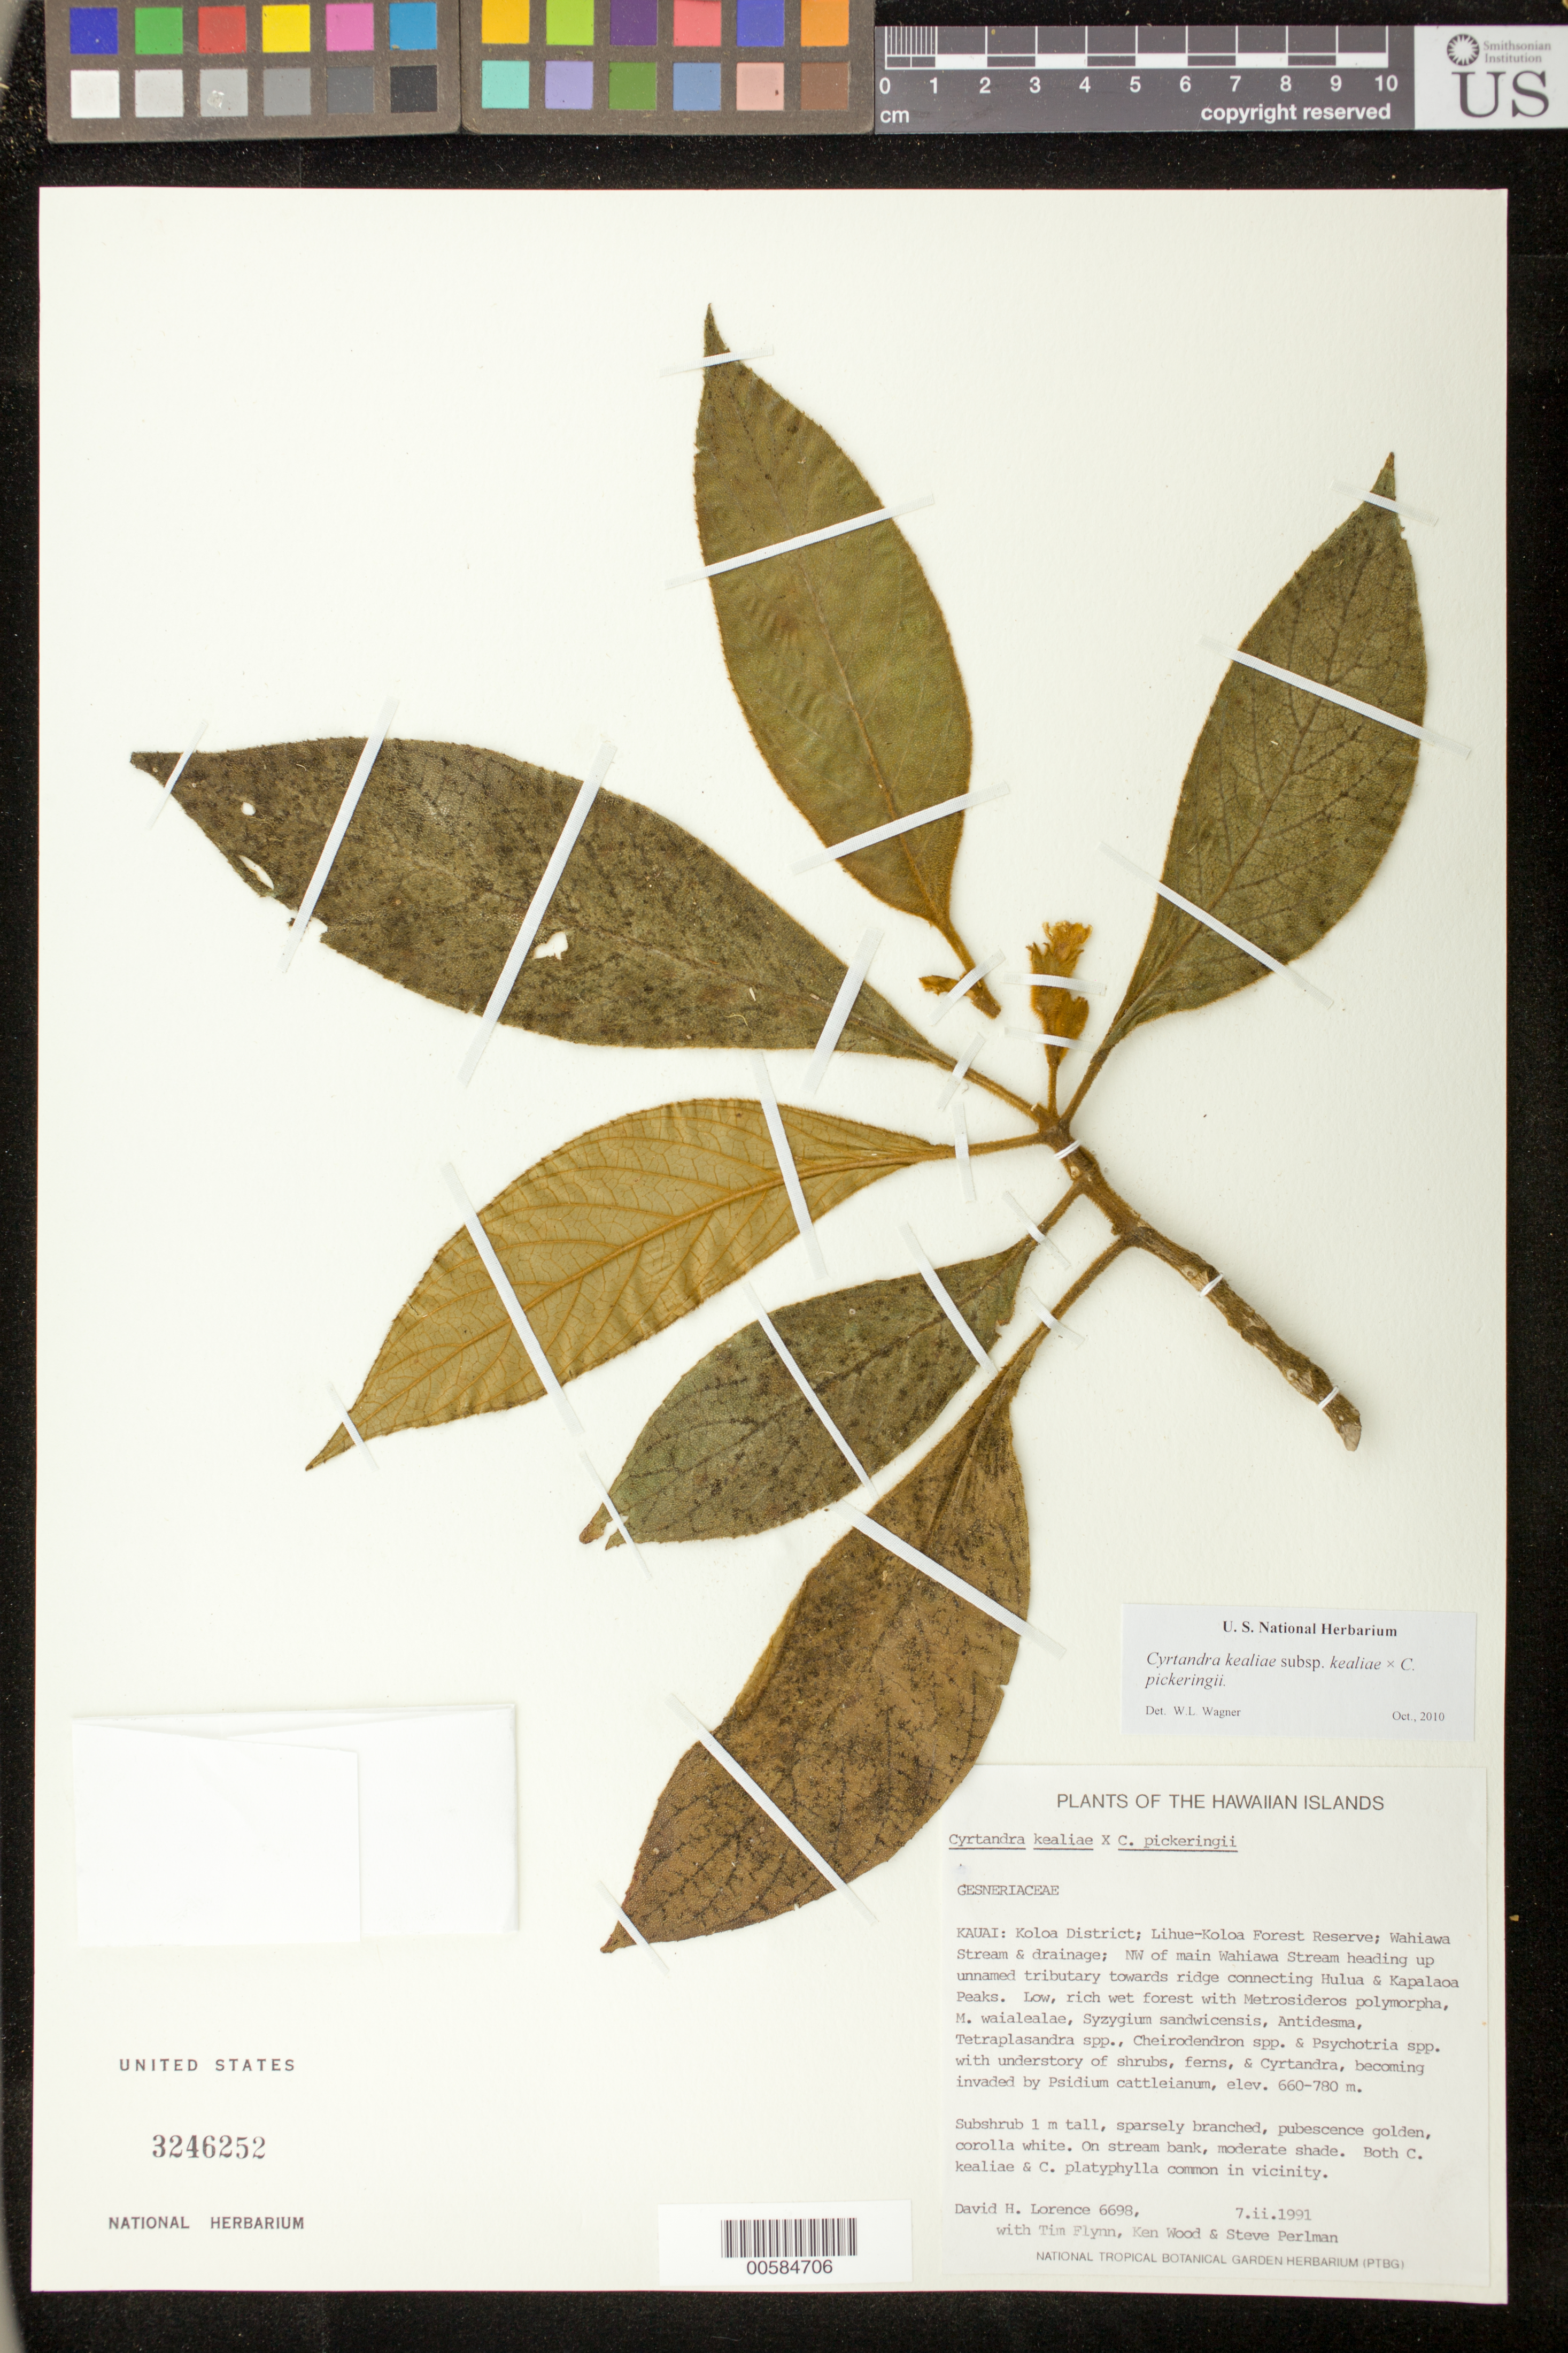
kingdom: Plantae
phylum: Tracheophyta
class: Magnoliopsida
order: Lamiales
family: Gesneriaceae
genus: Cyrtandra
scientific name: Cyrtandra kealiae subsp. kealiae x C. pickeringii A. Gray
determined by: Wagner, W. L., (BOT), Smithsonian Institution - National Museum of Natural History (UNITED STATES)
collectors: D. Lorence, T. W. Flynn, K. Wood & S. P. Perlman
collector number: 6698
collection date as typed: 7 Feb 1991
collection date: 1991-02-07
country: United States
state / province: Hawaii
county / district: Kauai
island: Kaua'i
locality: Koloa Dist; Lihue-Koloa For Res; Wahiawa Str & drainage; NW of main Wahiawa Str heading up unnamed trib towards rdg connectin...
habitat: Low, rich, wet forest, on stream bank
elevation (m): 660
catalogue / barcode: US 3246252